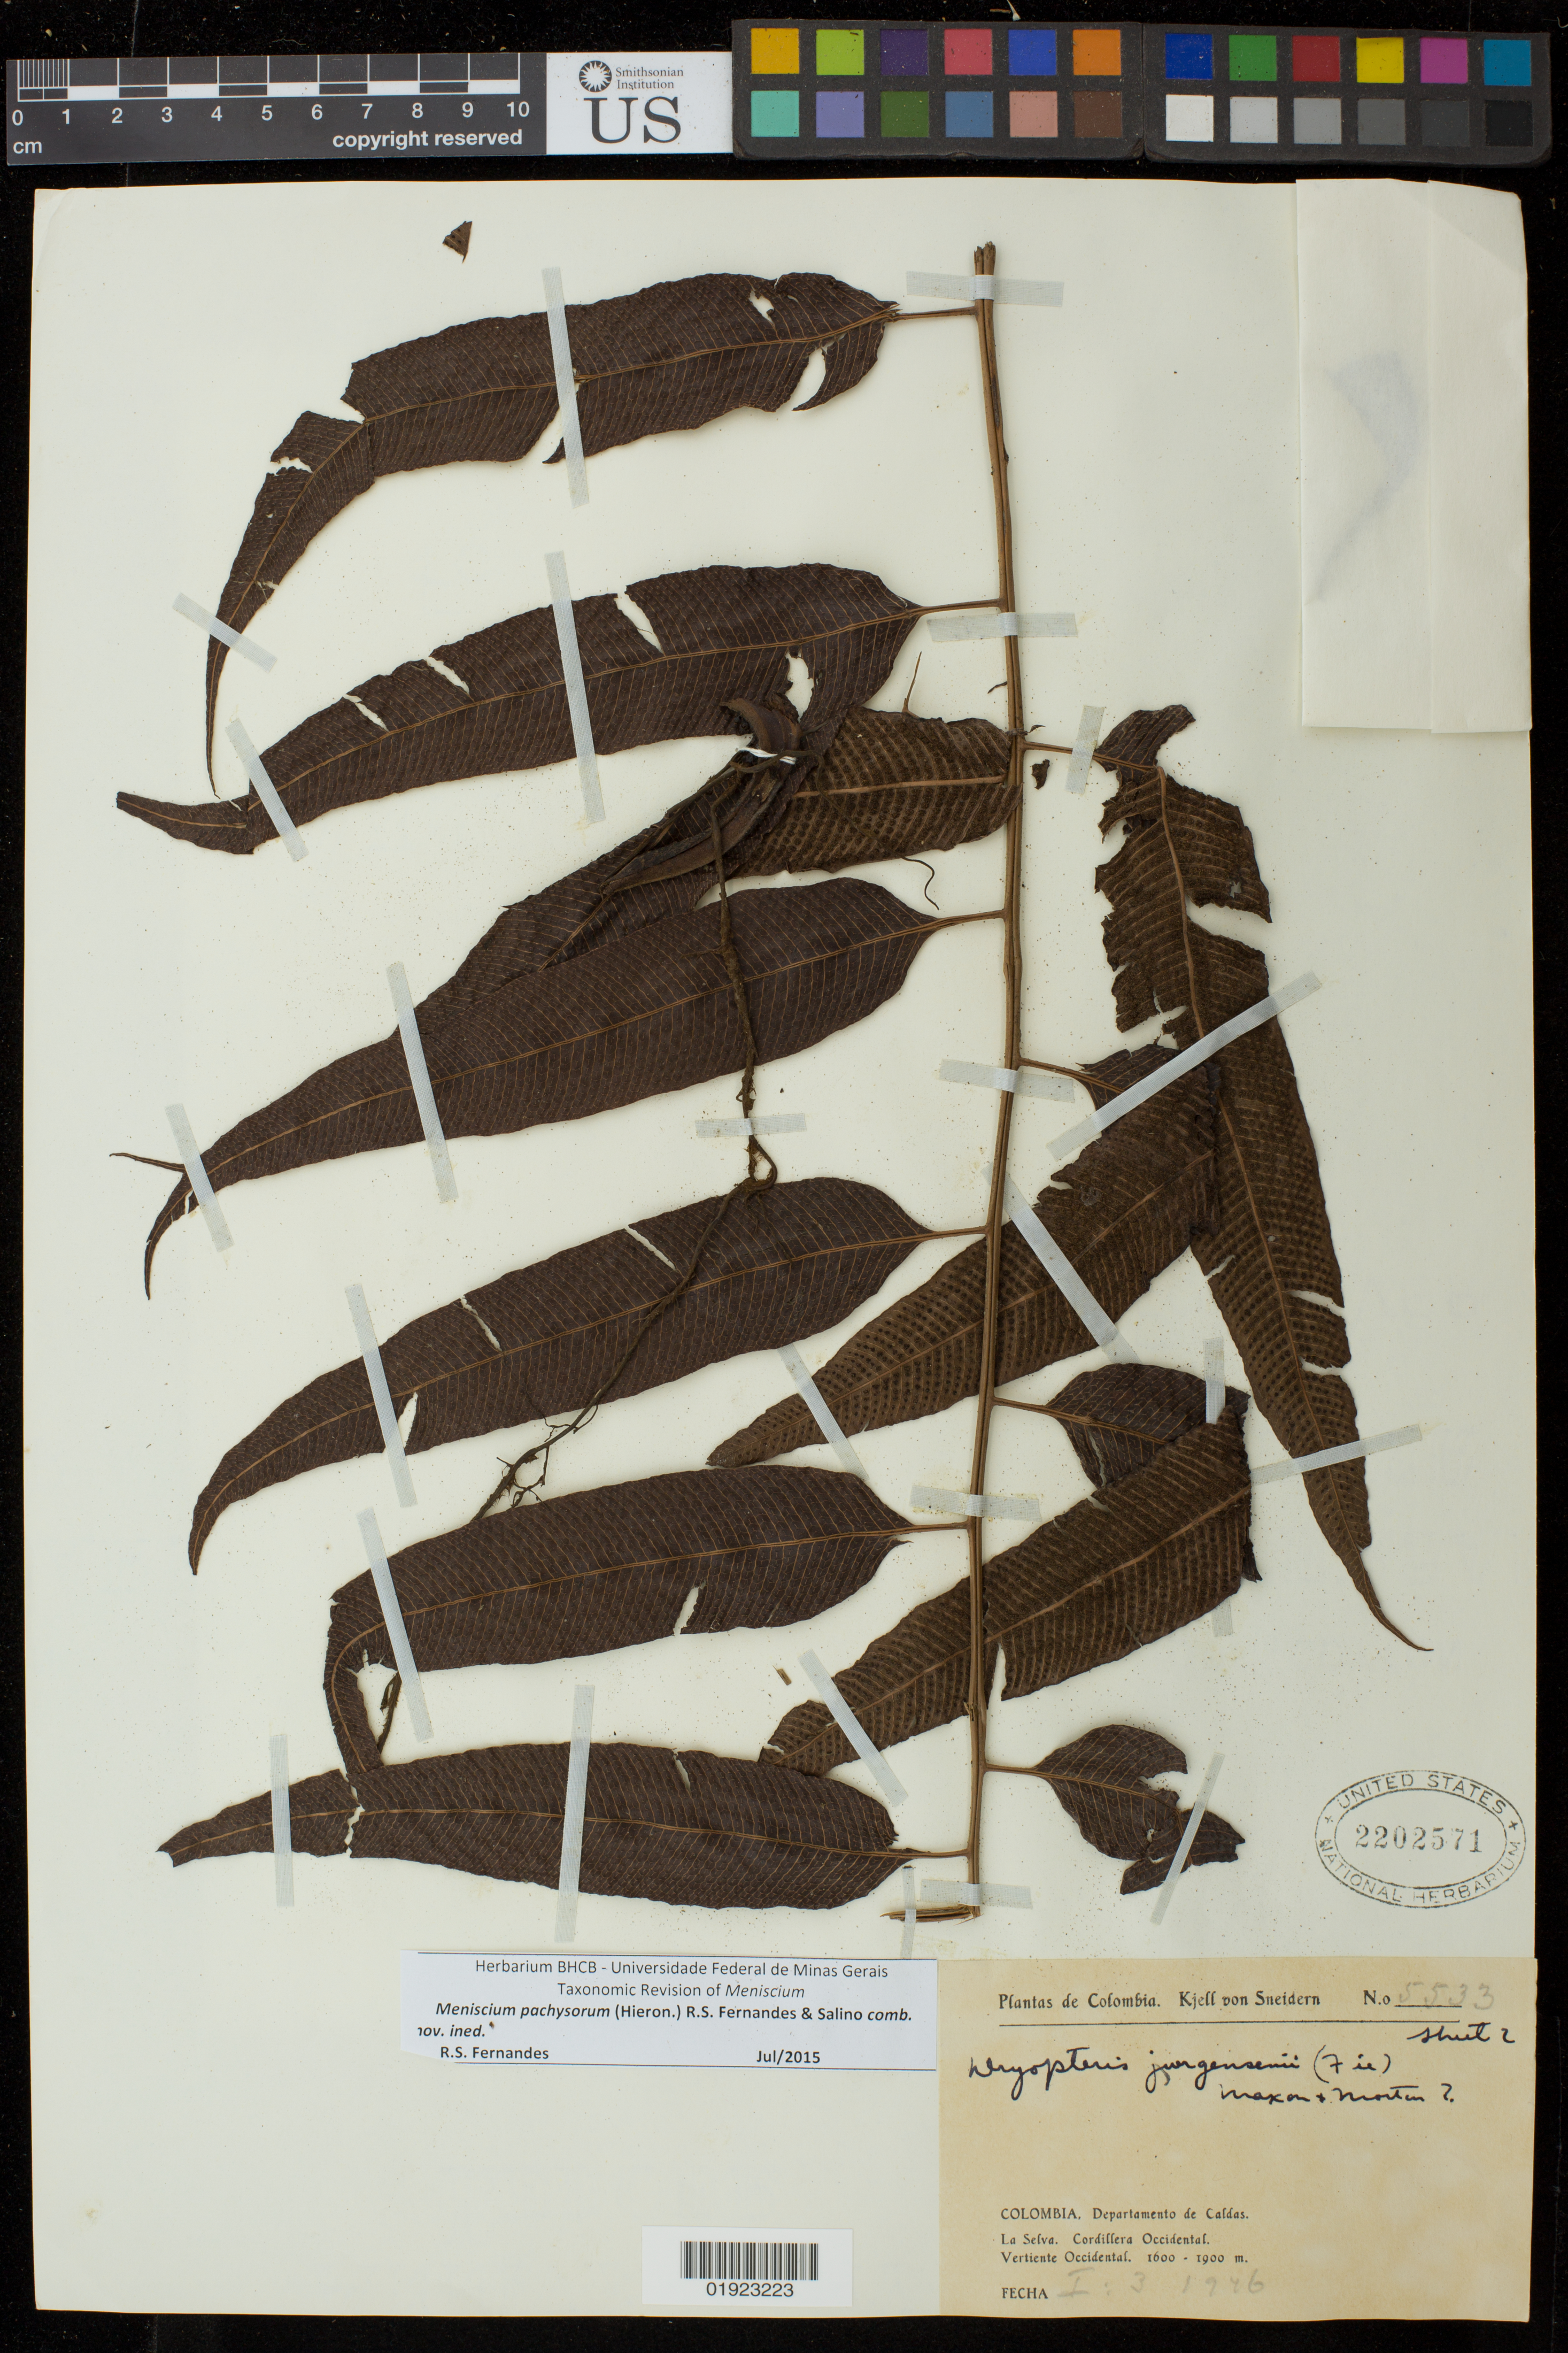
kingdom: Plantae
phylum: Tracheophyta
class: Polypodiopsida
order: Polypodiales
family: Thelypteridaceae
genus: Meniscium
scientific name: Meniscium pachysorum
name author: (Hieron.) Fernandes & Salino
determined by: Fernandes, R. S.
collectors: K. von Sneidern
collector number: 5533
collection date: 1946-01-03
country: Colombia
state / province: Caldas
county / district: La Selva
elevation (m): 1600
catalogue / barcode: US 2202571